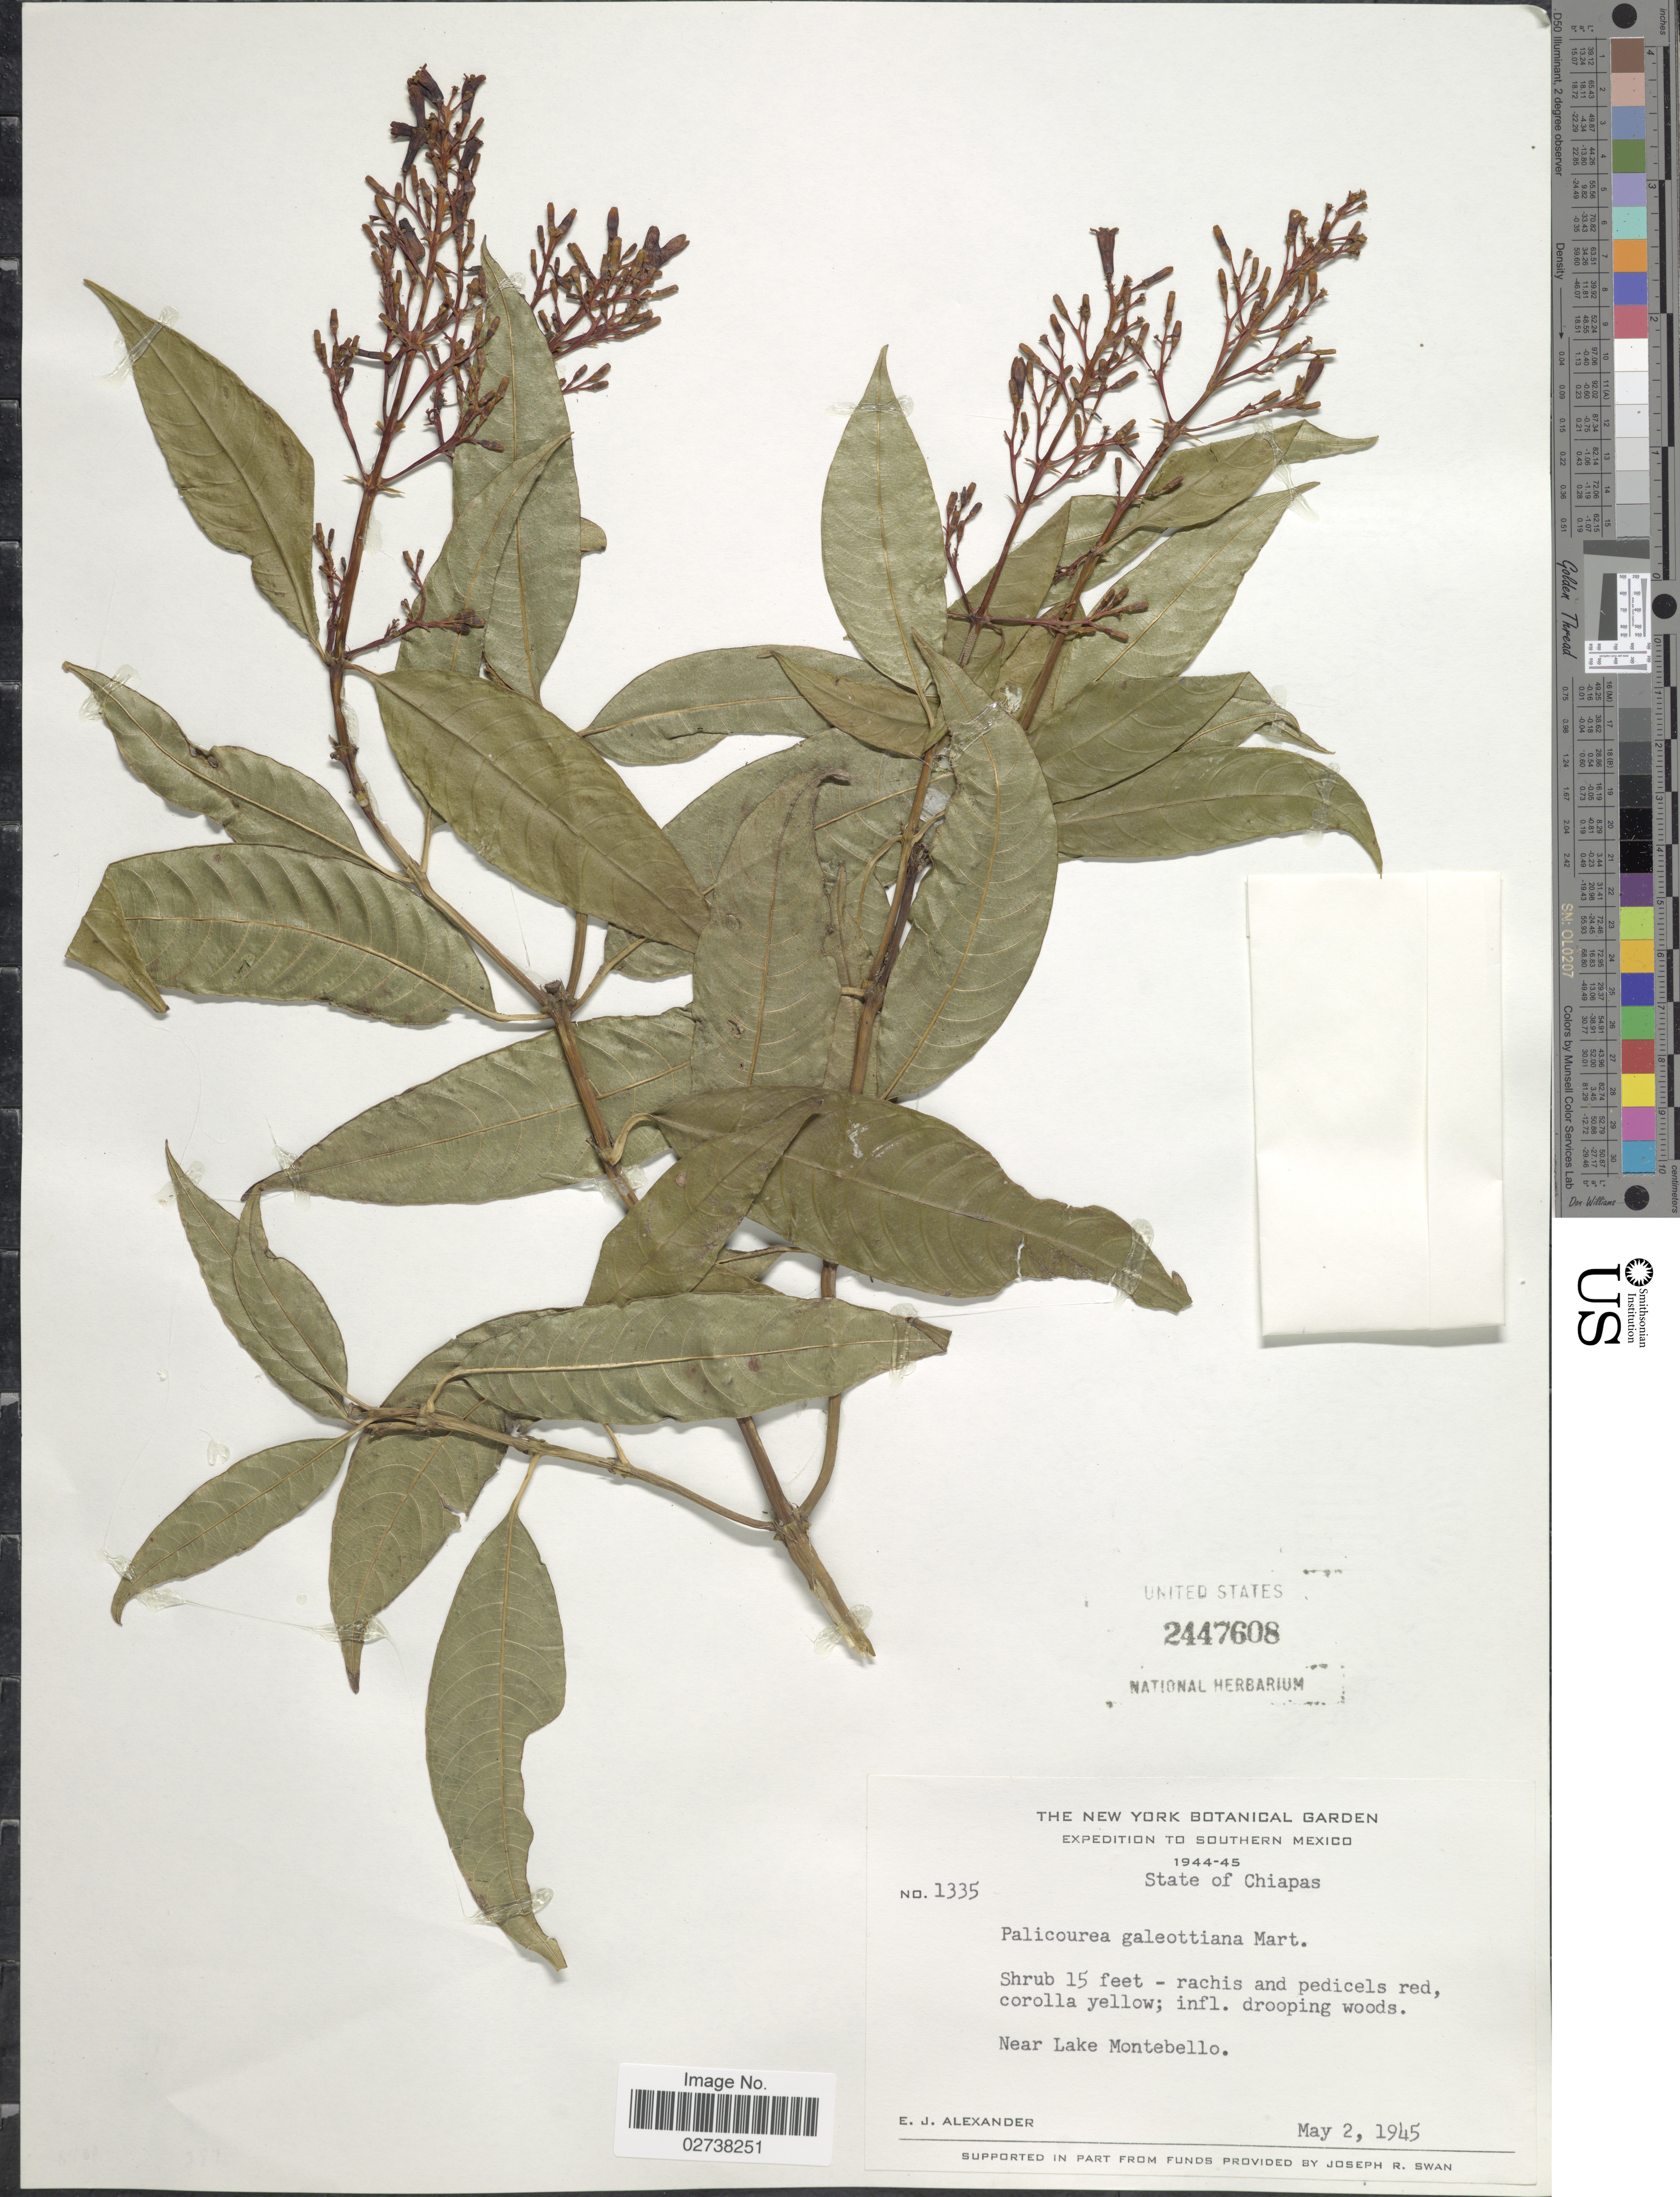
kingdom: Plantae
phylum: Tracheophyta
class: Magnoliopsida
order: Gentianales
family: Rubiaceae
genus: Palicourea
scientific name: Palicourea galeottiana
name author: M. Martens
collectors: E. J. Alexander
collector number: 1335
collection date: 1945-05-02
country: Mexico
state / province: Chiapas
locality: Southern Mexico, near Lake Montebello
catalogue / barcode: US 2447608